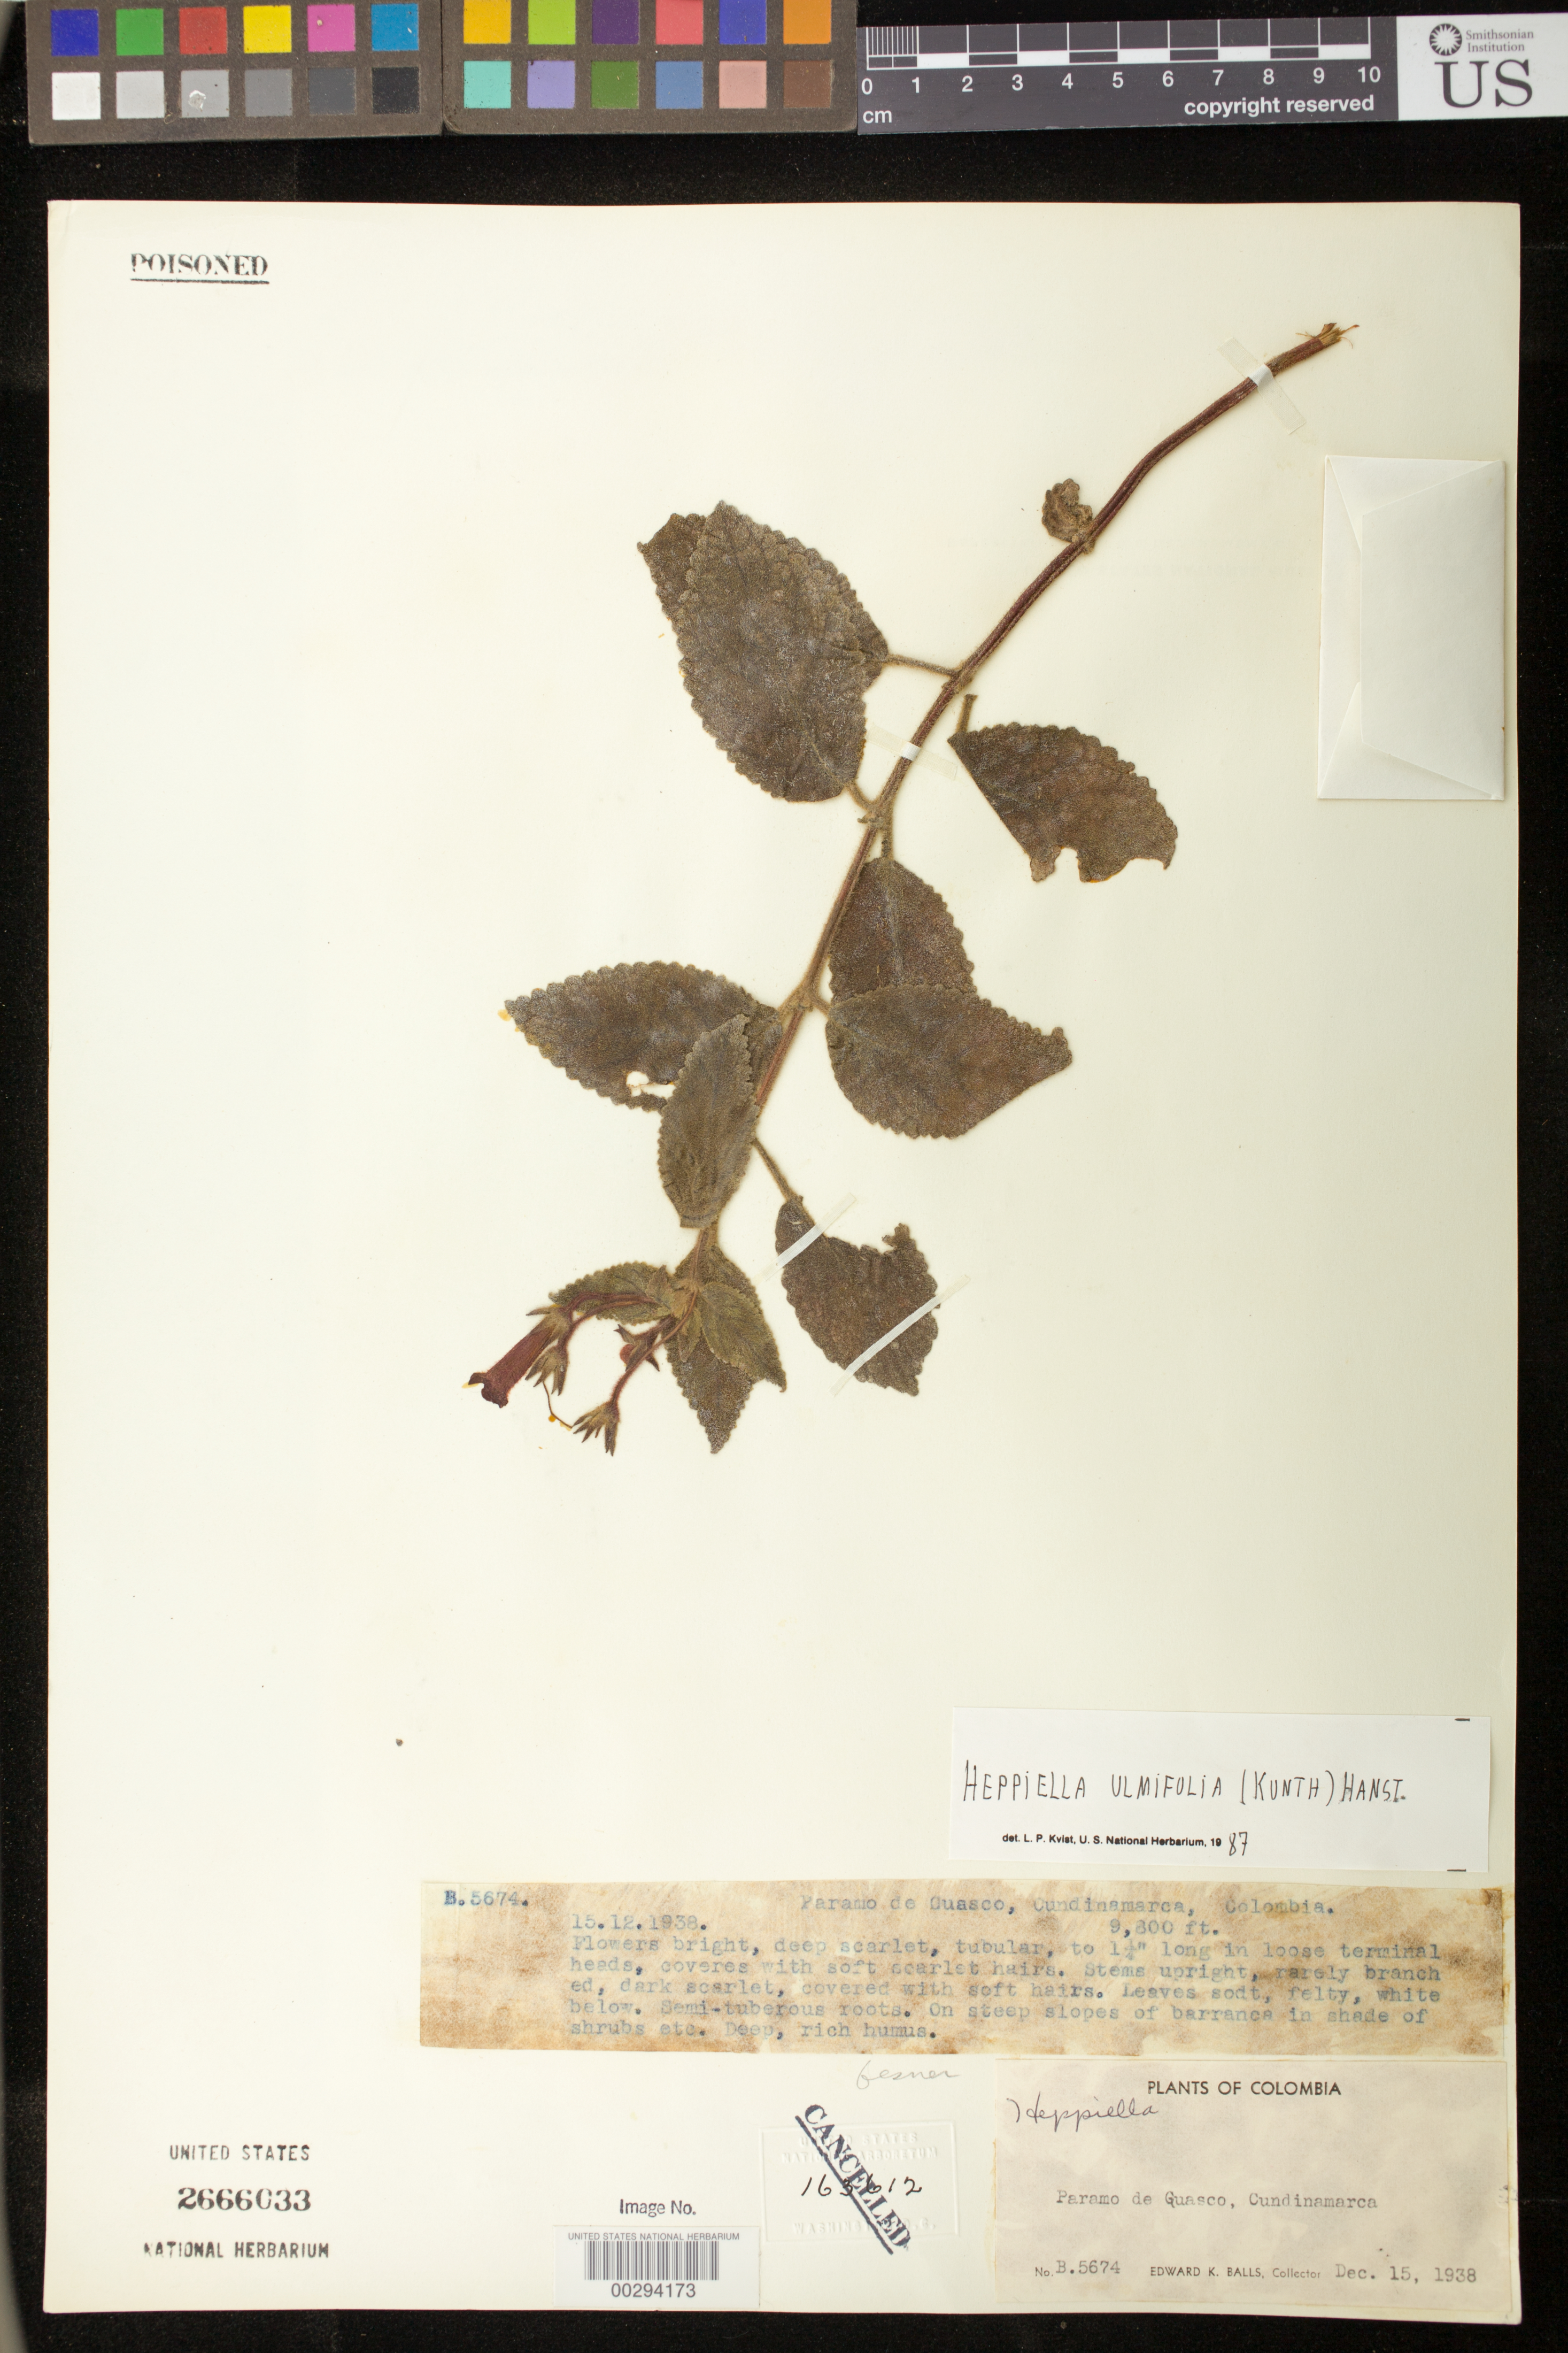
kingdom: Plantae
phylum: Tracheophyta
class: Magnoliopsida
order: Lamiales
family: Gesneriaceae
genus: Heppiella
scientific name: Heppiella ulmifolia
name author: (Kunth) Hanst.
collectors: E. K. Balls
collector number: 5674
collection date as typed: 15 Dec 1938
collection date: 1938-12-15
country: Colombia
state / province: Cundinamarca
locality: Paramo de Guasca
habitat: On steep slopes of barranca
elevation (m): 2987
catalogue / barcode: US 2666033